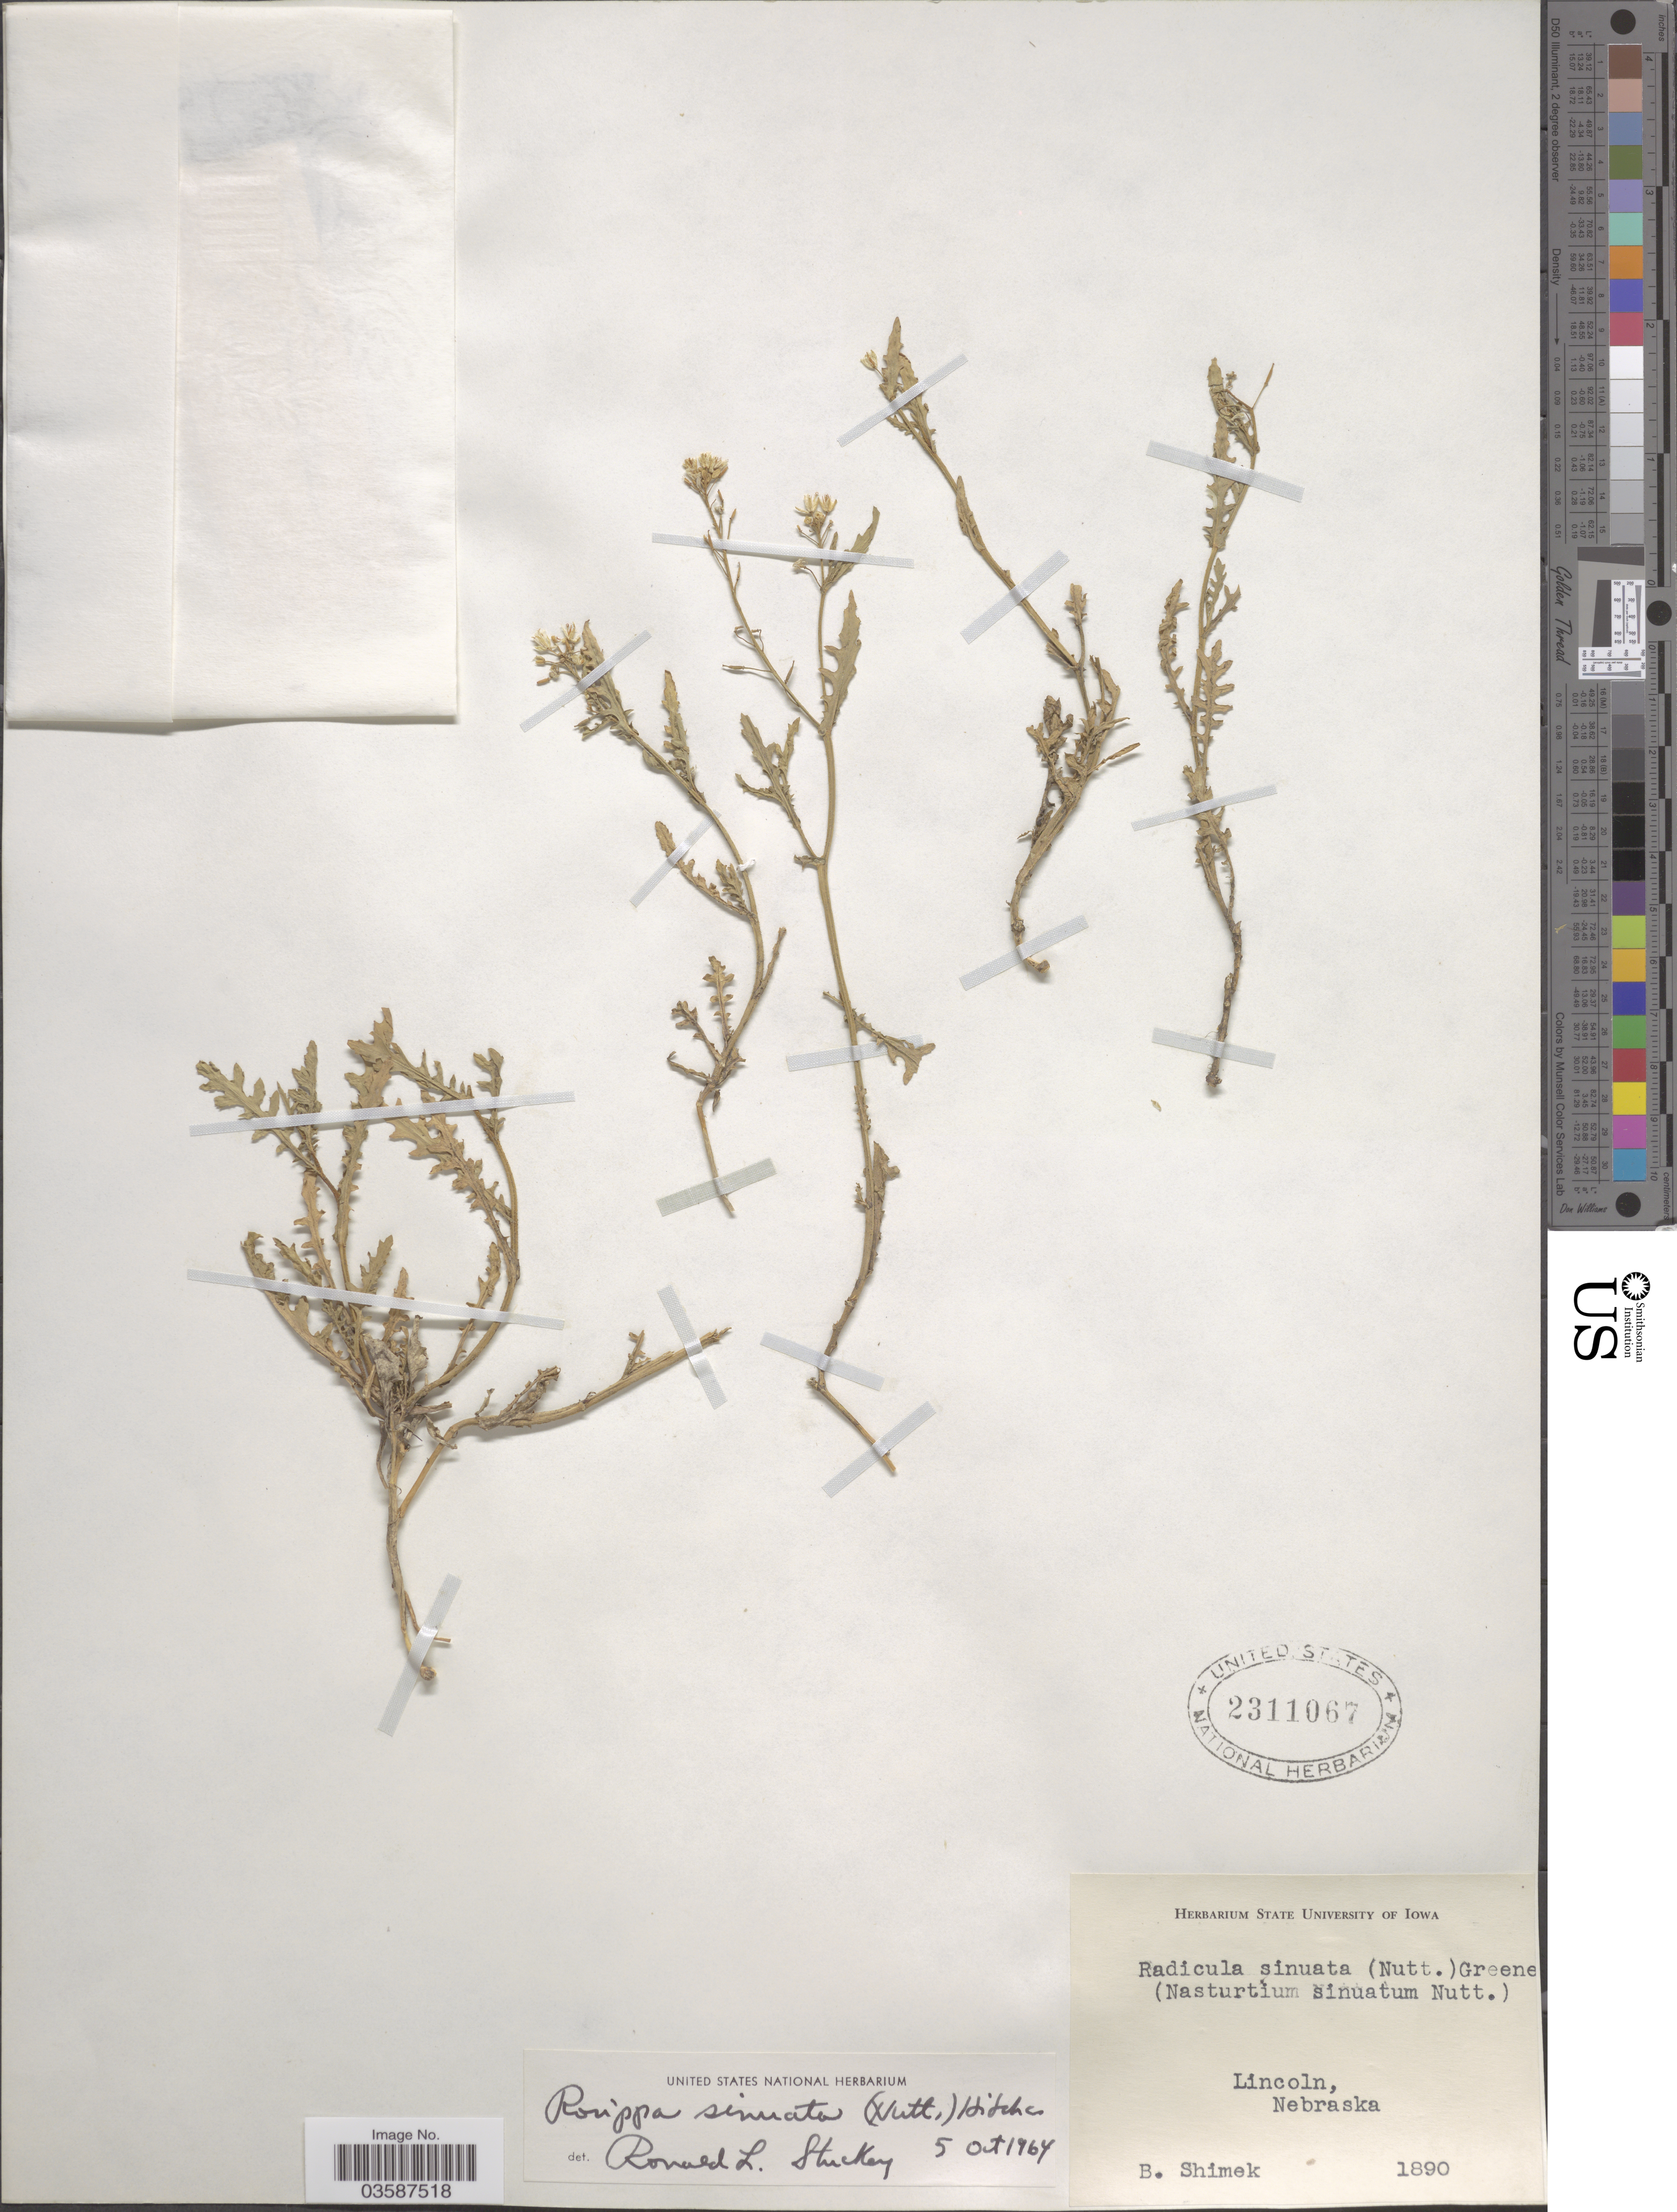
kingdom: Plantae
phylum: Tracheophyta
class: Magnoliopsida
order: Brassicales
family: Brassicaceae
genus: Rorippa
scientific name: Rorippa sinuata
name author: (Nutt.) Hitchc.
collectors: B. Shimek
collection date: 1890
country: United States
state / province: Nebraska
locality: Lincoln.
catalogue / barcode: US 2311067